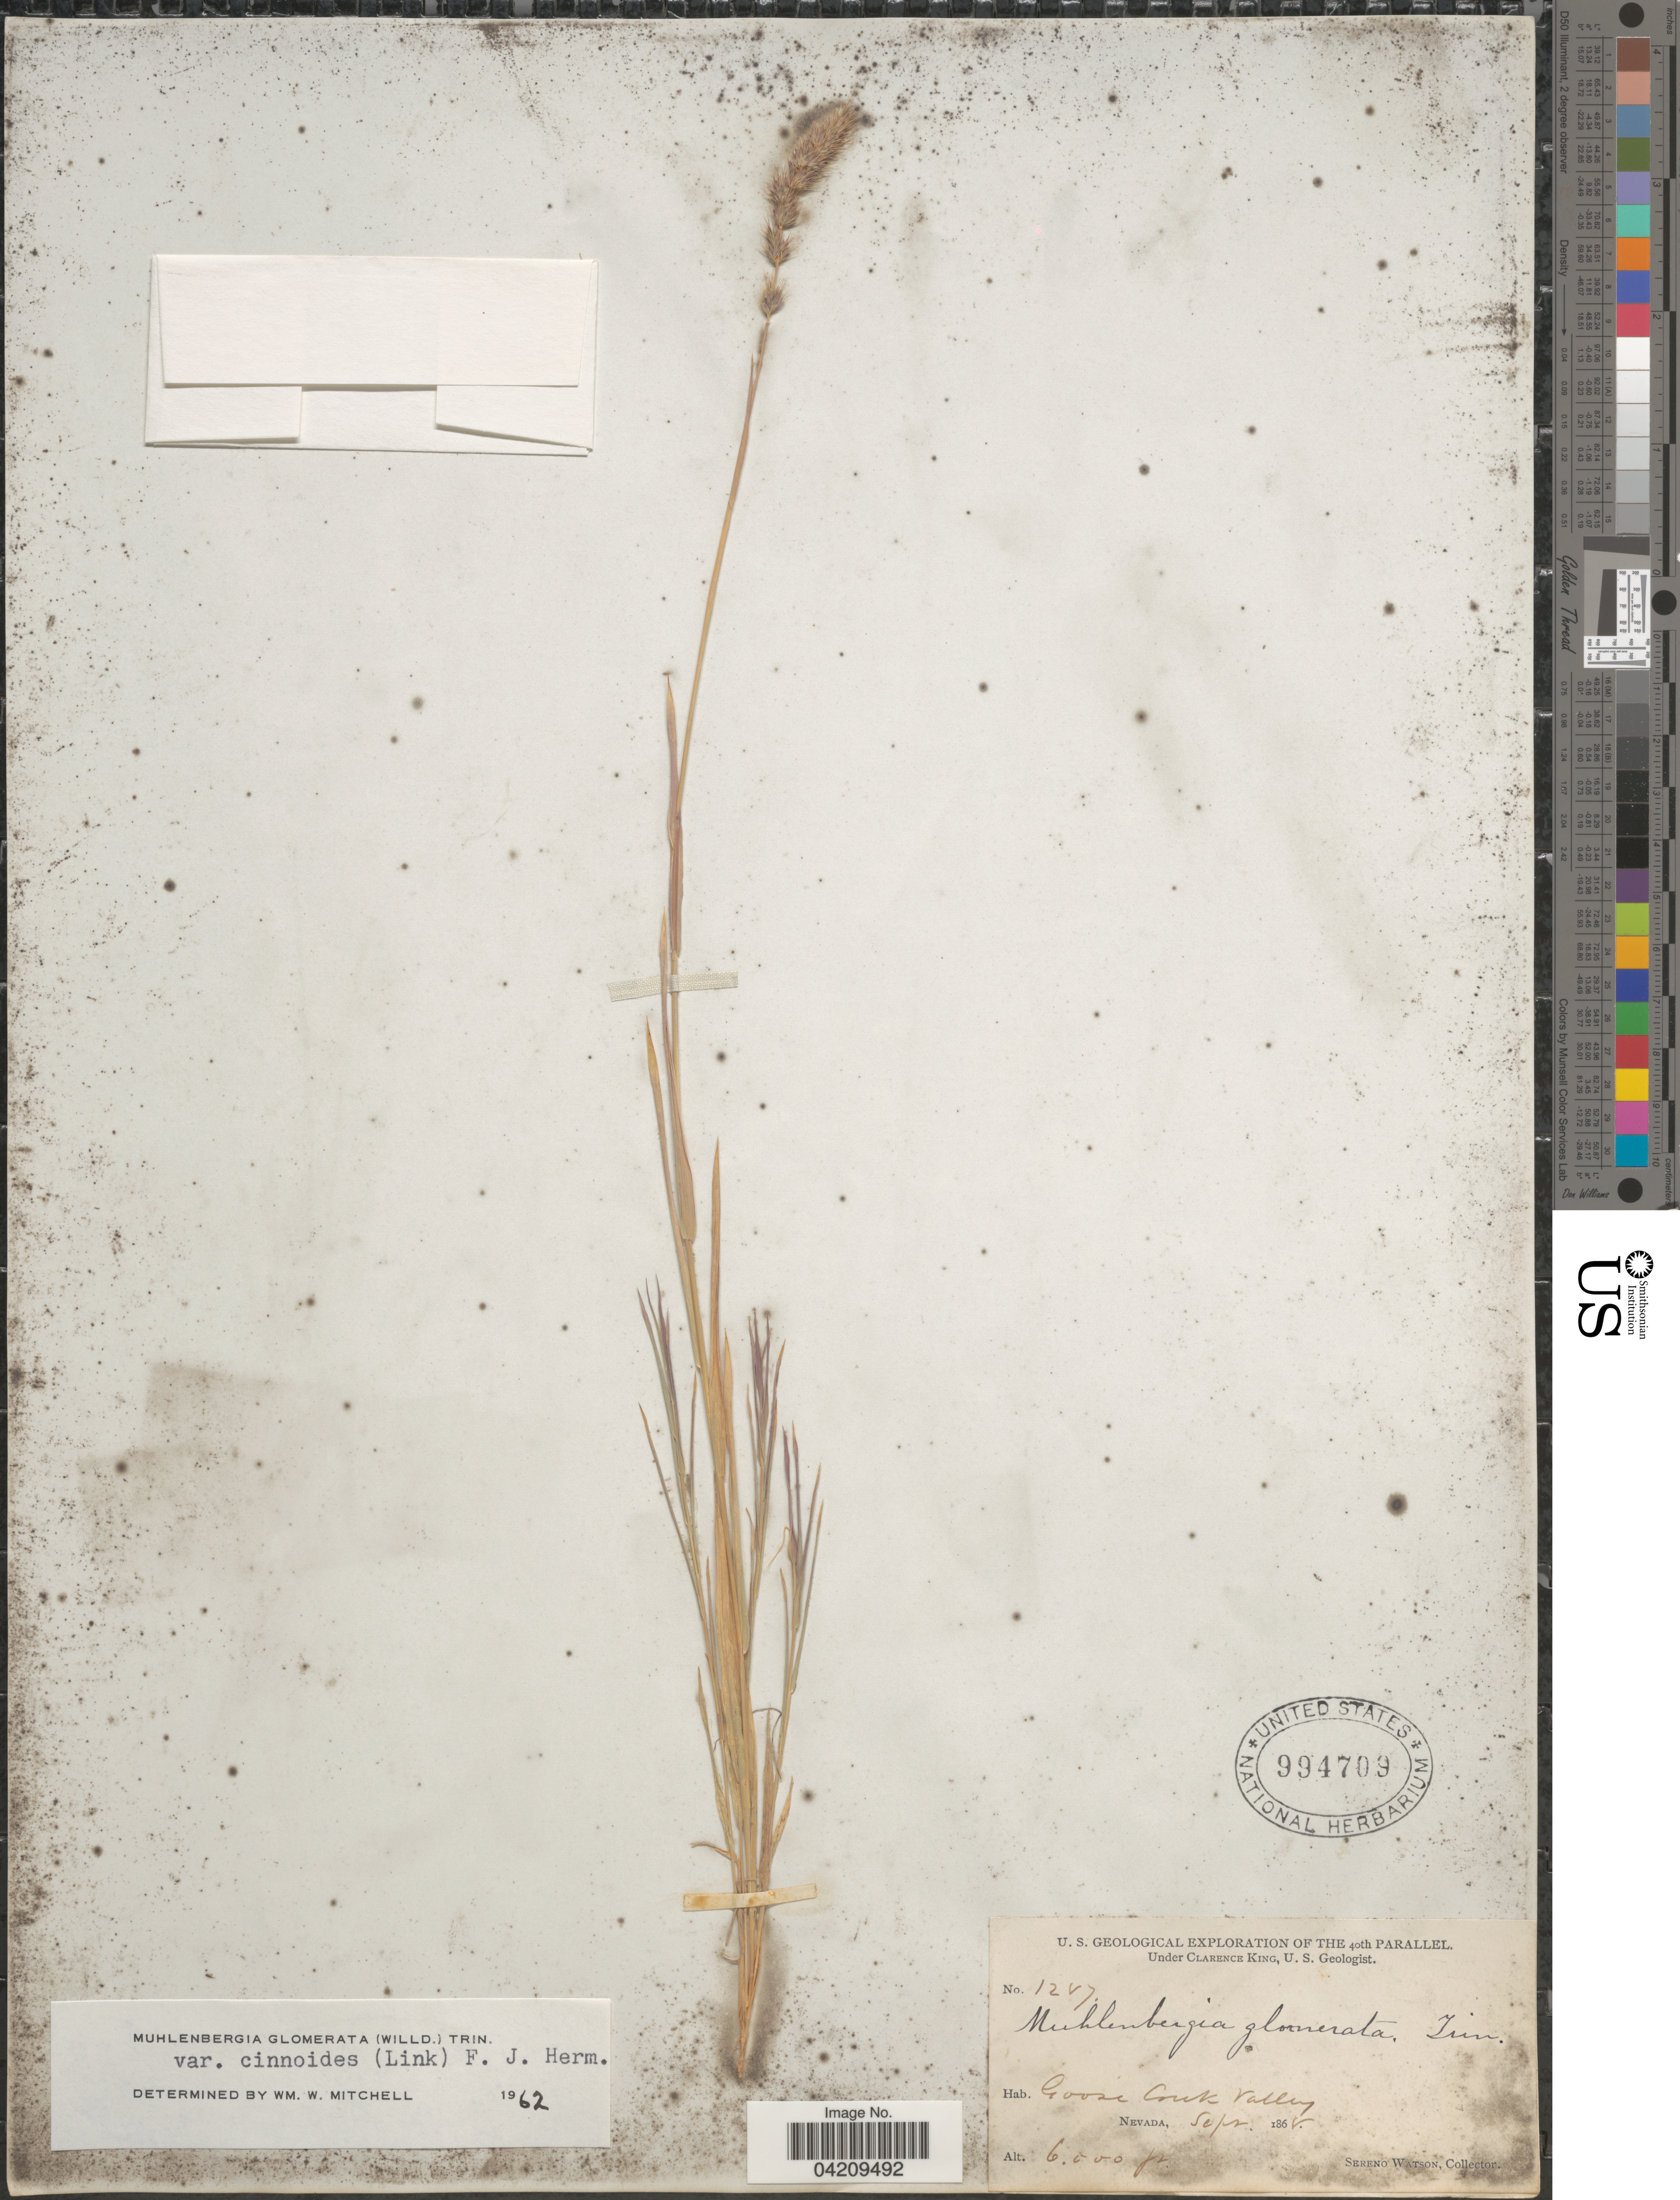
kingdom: Plantae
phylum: Tracheophyta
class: Liliopsida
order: Poales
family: Poaceae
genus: Muhlenbergia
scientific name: Muhlenbergia glomerata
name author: (Willd.) Trin.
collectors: S. Watson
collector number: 1247*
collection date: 1864-09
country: United States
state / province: Nevada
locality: U. S. Geological Exploration of the 40th Parallel. Goose Creek Valley.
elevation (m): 1829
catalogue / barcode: US 994709